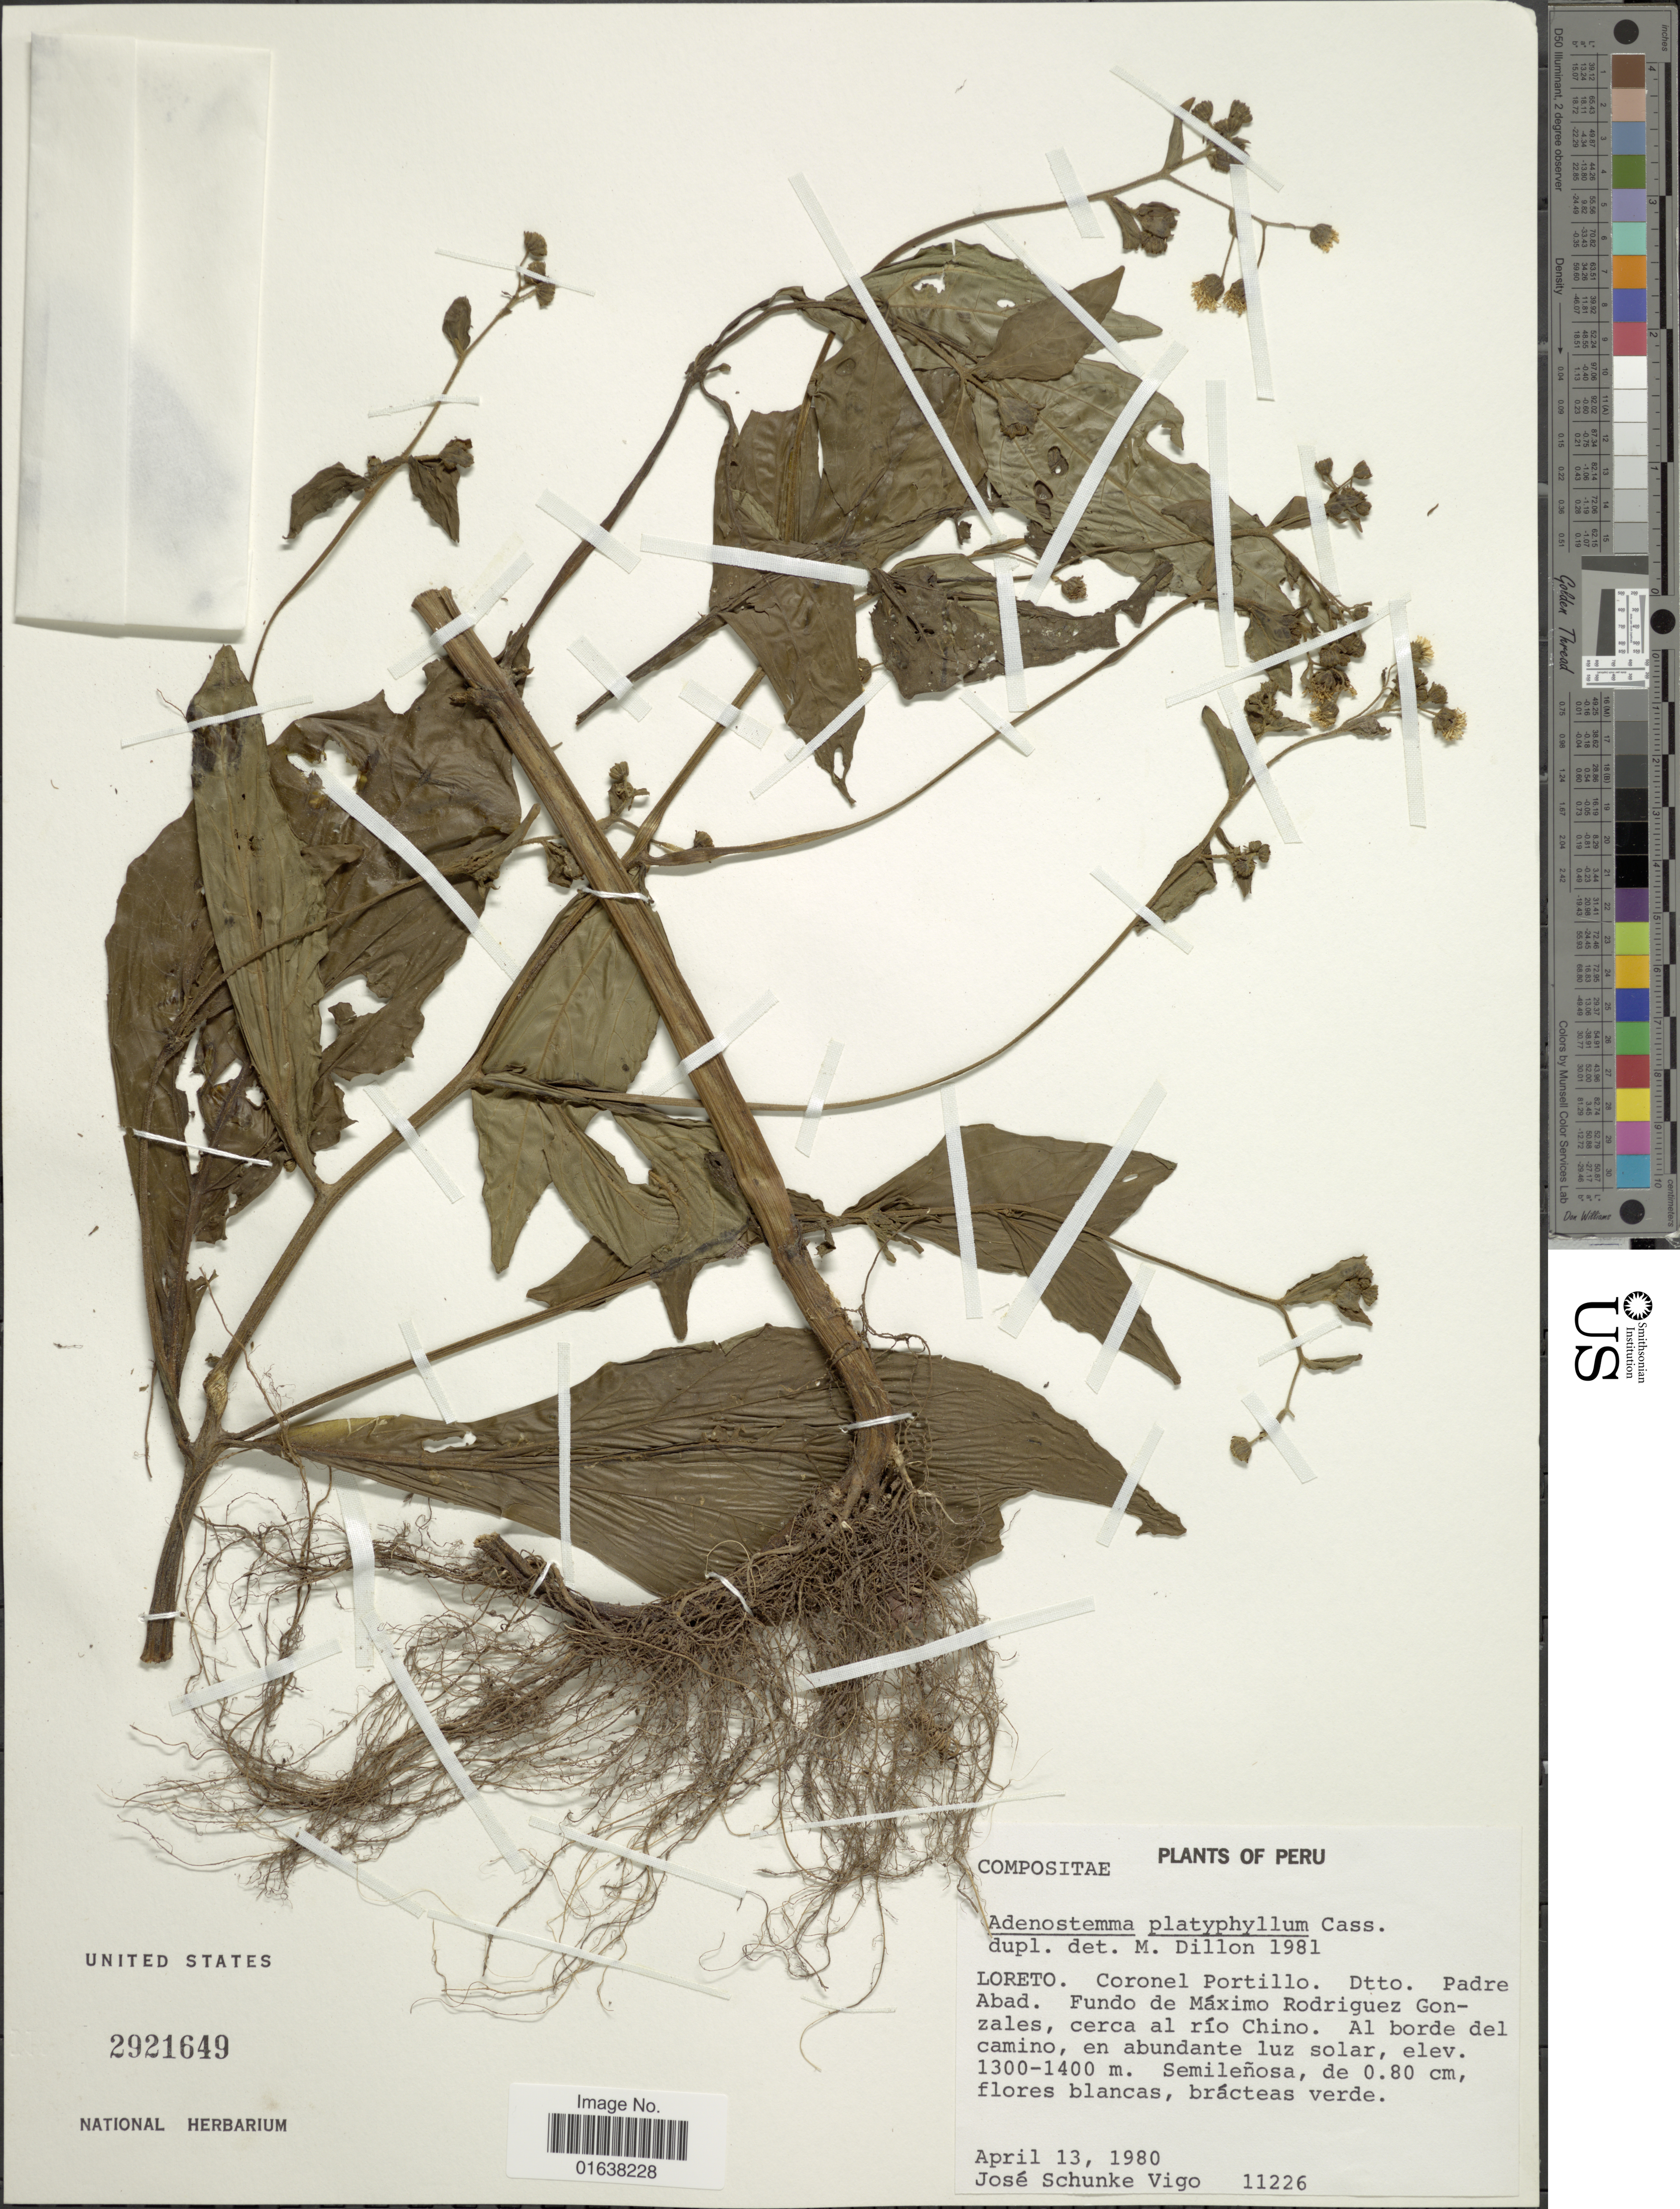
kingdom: Plantae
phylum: Tracheophyta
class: Magnoliopsida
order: Asterales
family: Asteraceae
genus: Adenostemma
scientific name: Adenostemma platyphyllum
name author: Cass.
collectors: J. Schunke Vigo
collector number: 11226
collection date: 1980-04-13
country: Peru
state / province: Loreto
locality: Coronel Portillo. Dtto. Padre Abad. Fundo de Maximo Rodriguez Gonzales, cerca al rio Chino. Al borde del camino, en abundante luz solar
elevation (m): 1300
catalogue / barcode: US 2921649